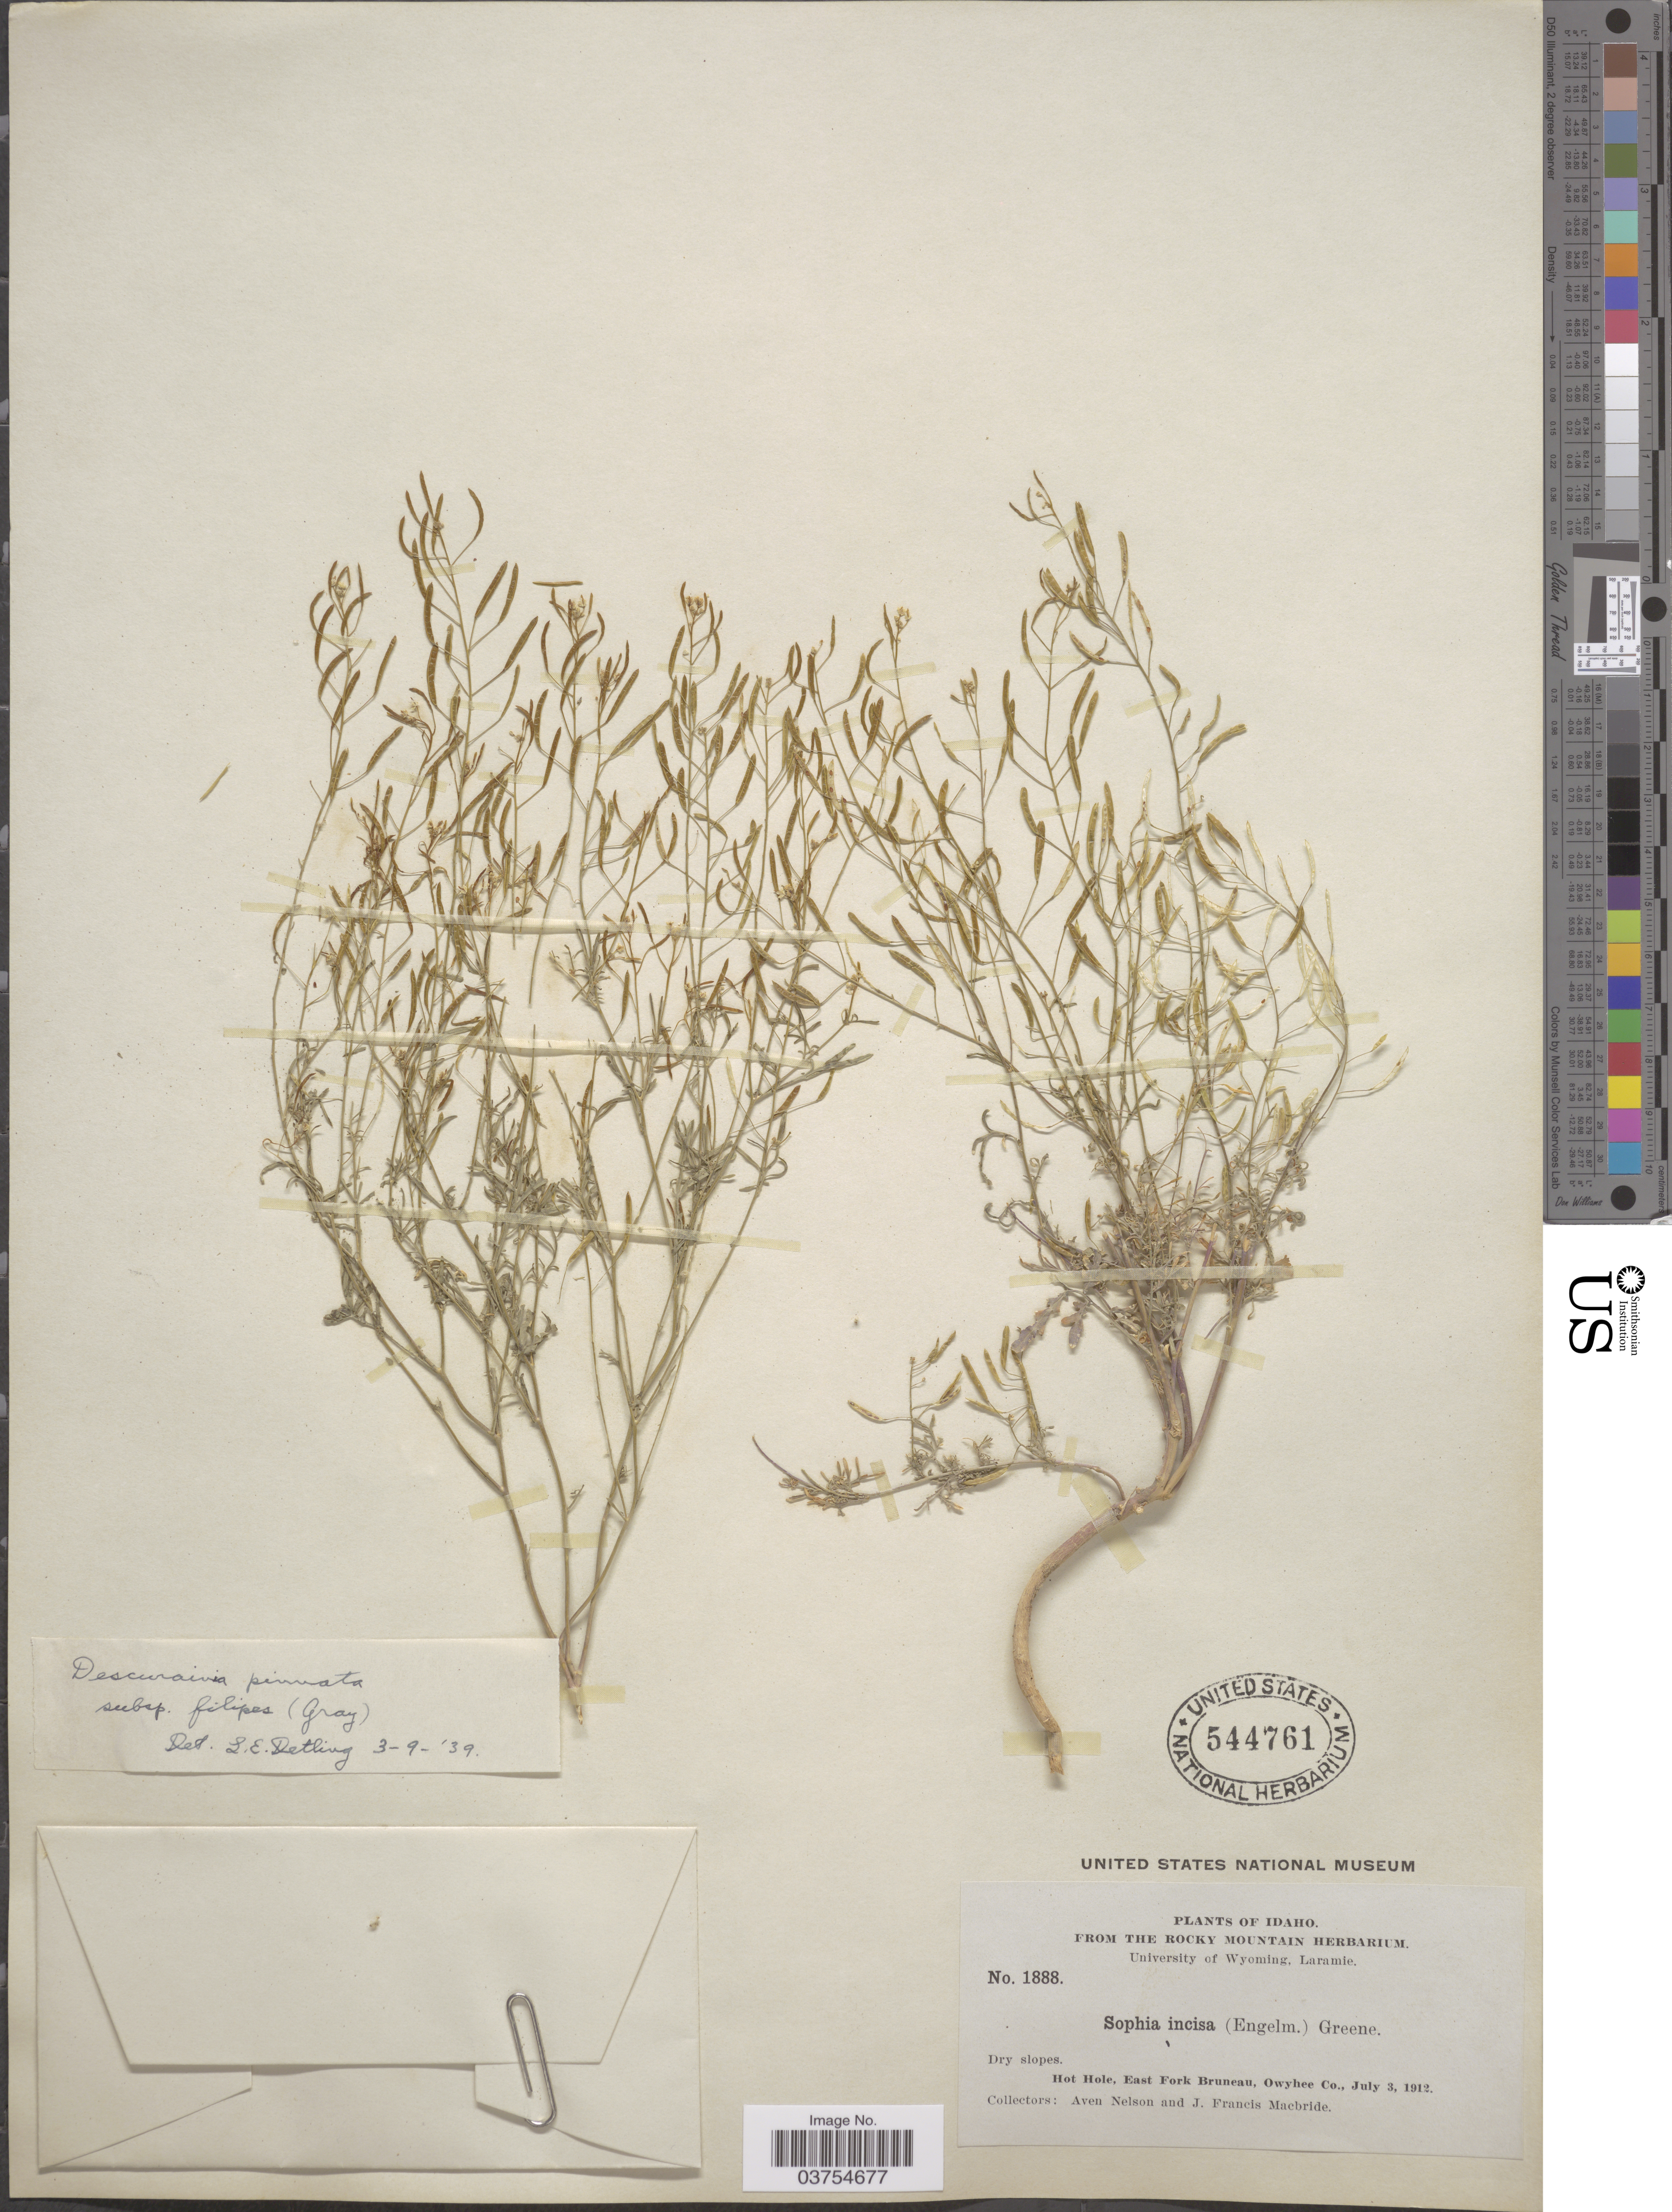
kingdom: Plantae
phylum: Tracheophyta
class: Magnoliopsida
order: Brassicales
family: Brassicaceae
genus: Descurainia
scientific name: Descurainia pinnata subsp. filipes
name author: (A. Gray) Detling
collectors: A. Nelson & J. F. Macbride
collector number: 1888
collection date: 1912-07-03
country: United States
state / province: Idaho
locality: Dry slopes. Hot Hole, East Fork Bruneau, Owyhee Co.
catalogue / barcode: US 544761